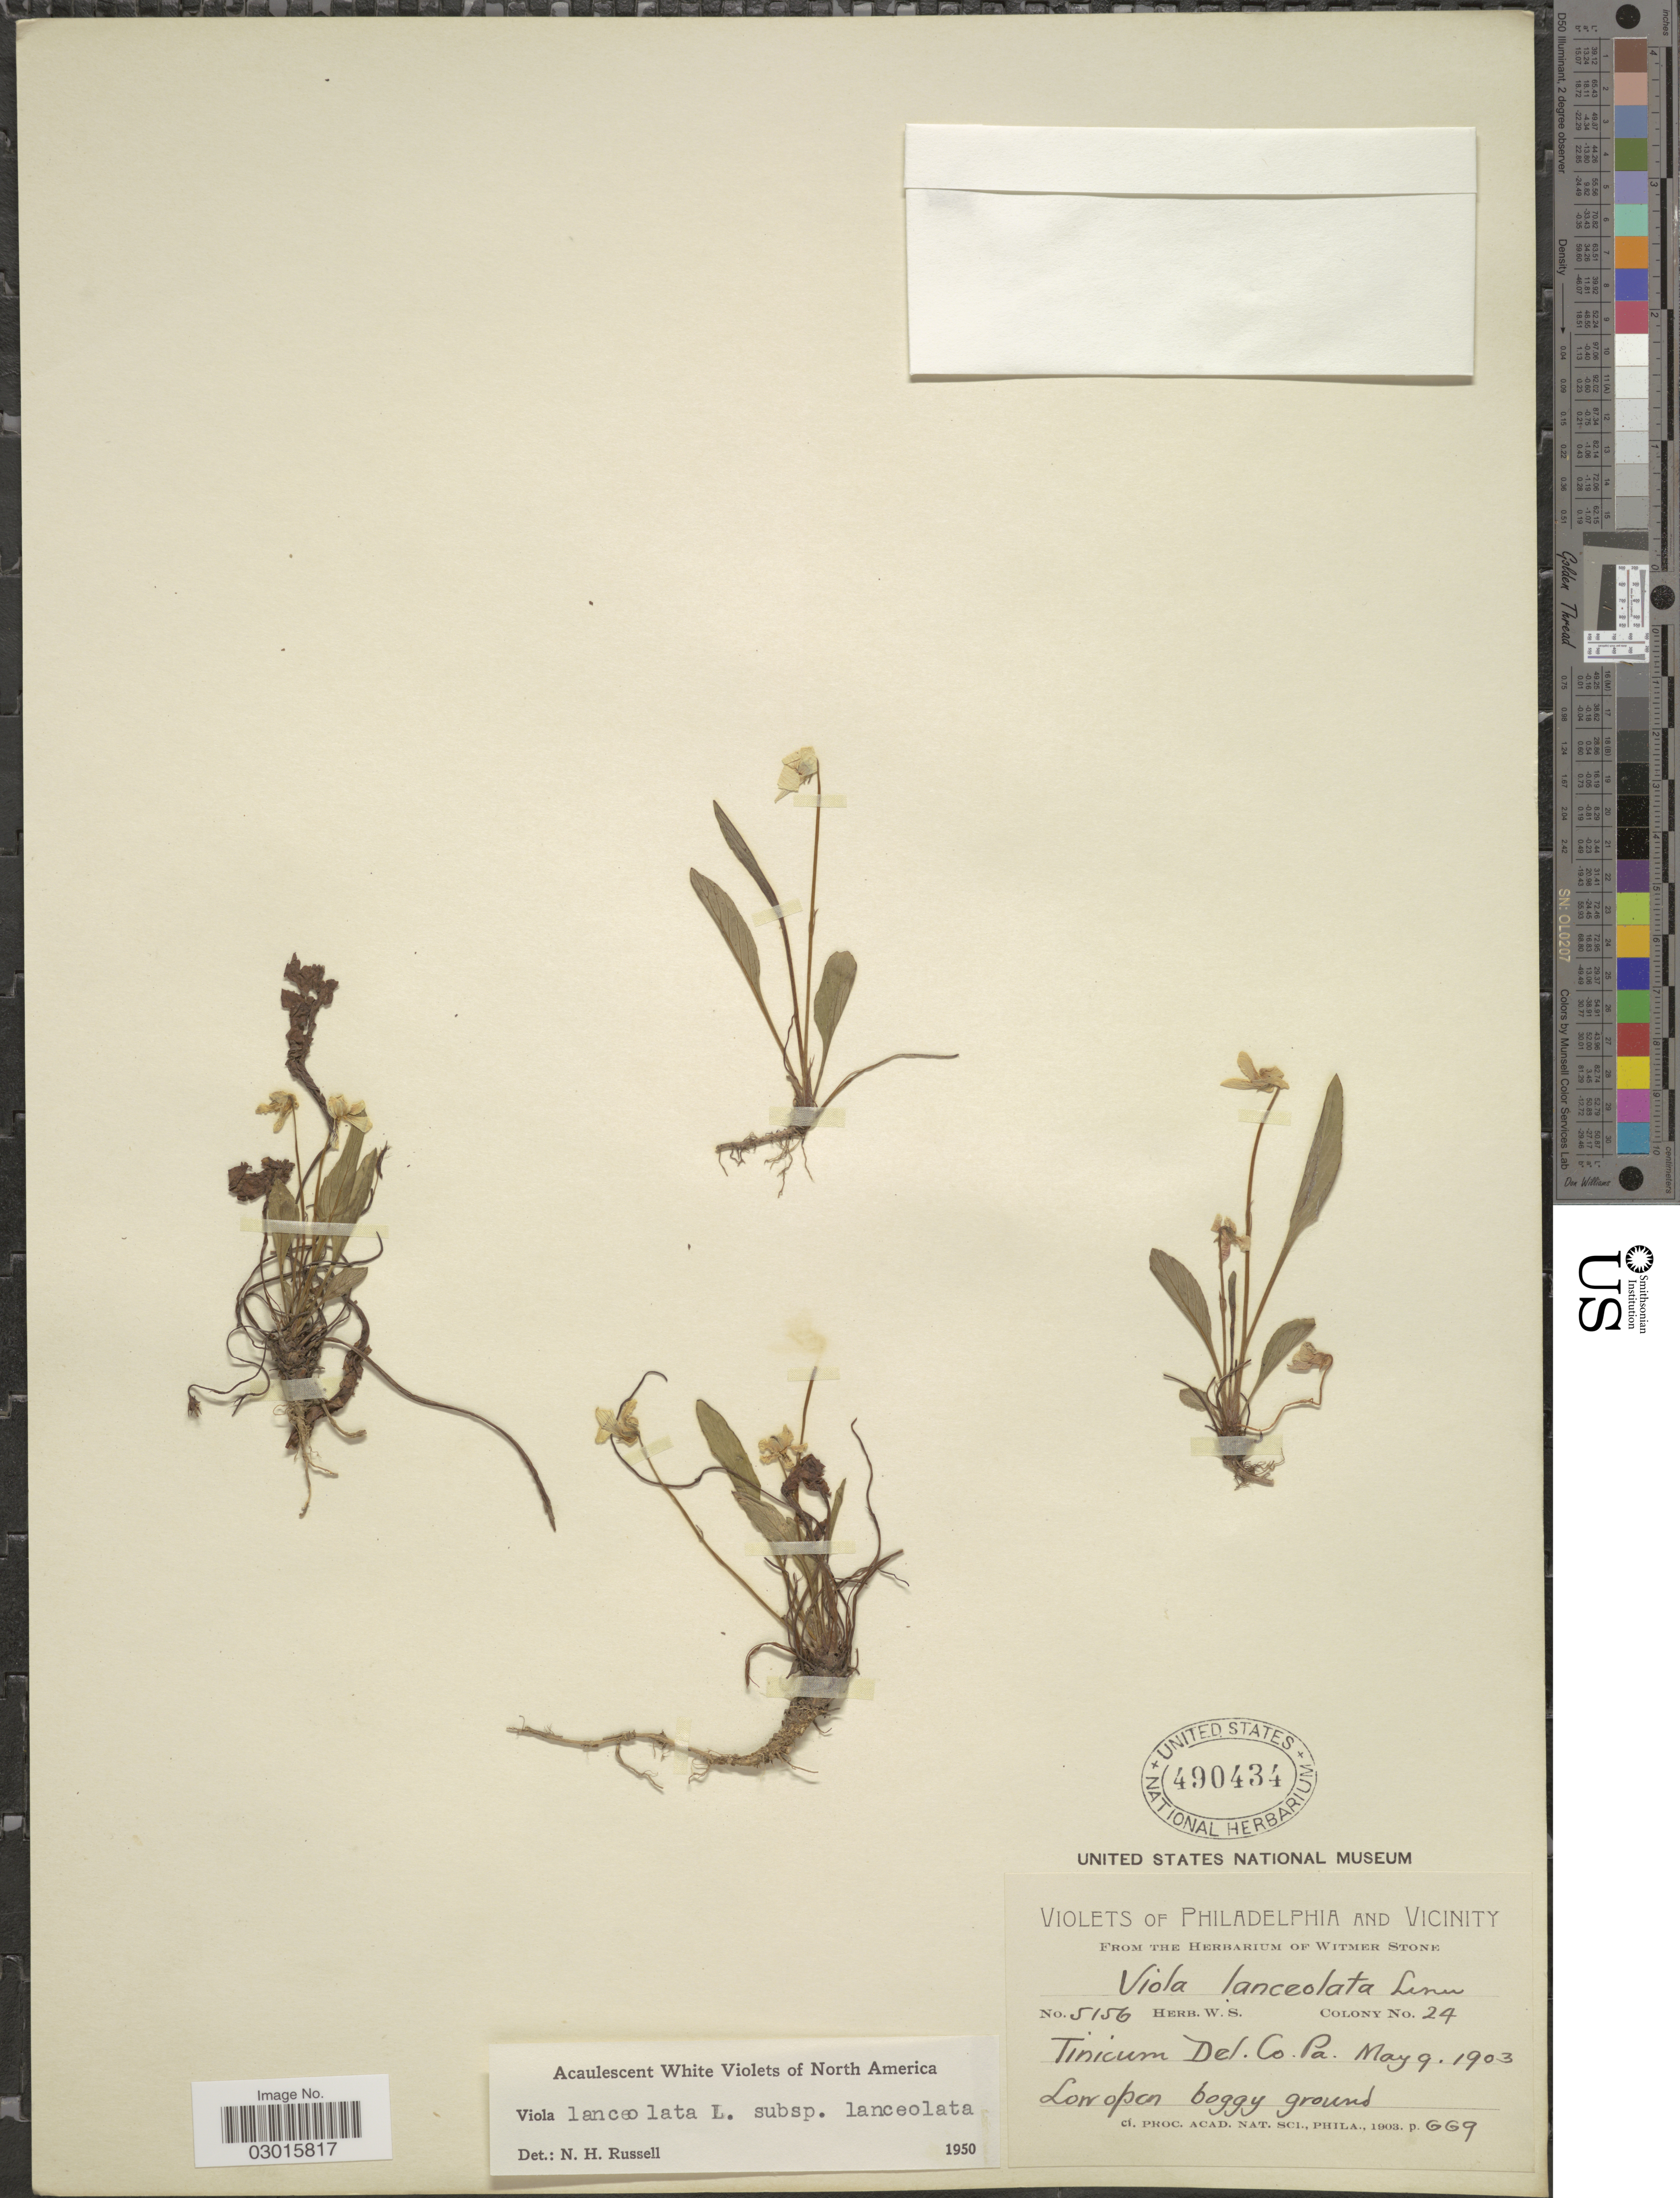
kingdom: Plantae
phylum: Tracheophyta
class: Magnoliopsida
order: Malpighiales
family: Violaceae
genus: Viola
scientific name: Viola lanceolata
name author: L.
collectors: Ex herb Witmer Stone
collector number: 5156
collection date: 1903-05-09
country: United States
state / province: Pennsylvania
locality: Philadelphia and Vicinity, Tinicum Del. Co. Pa.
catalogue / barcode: US 490434